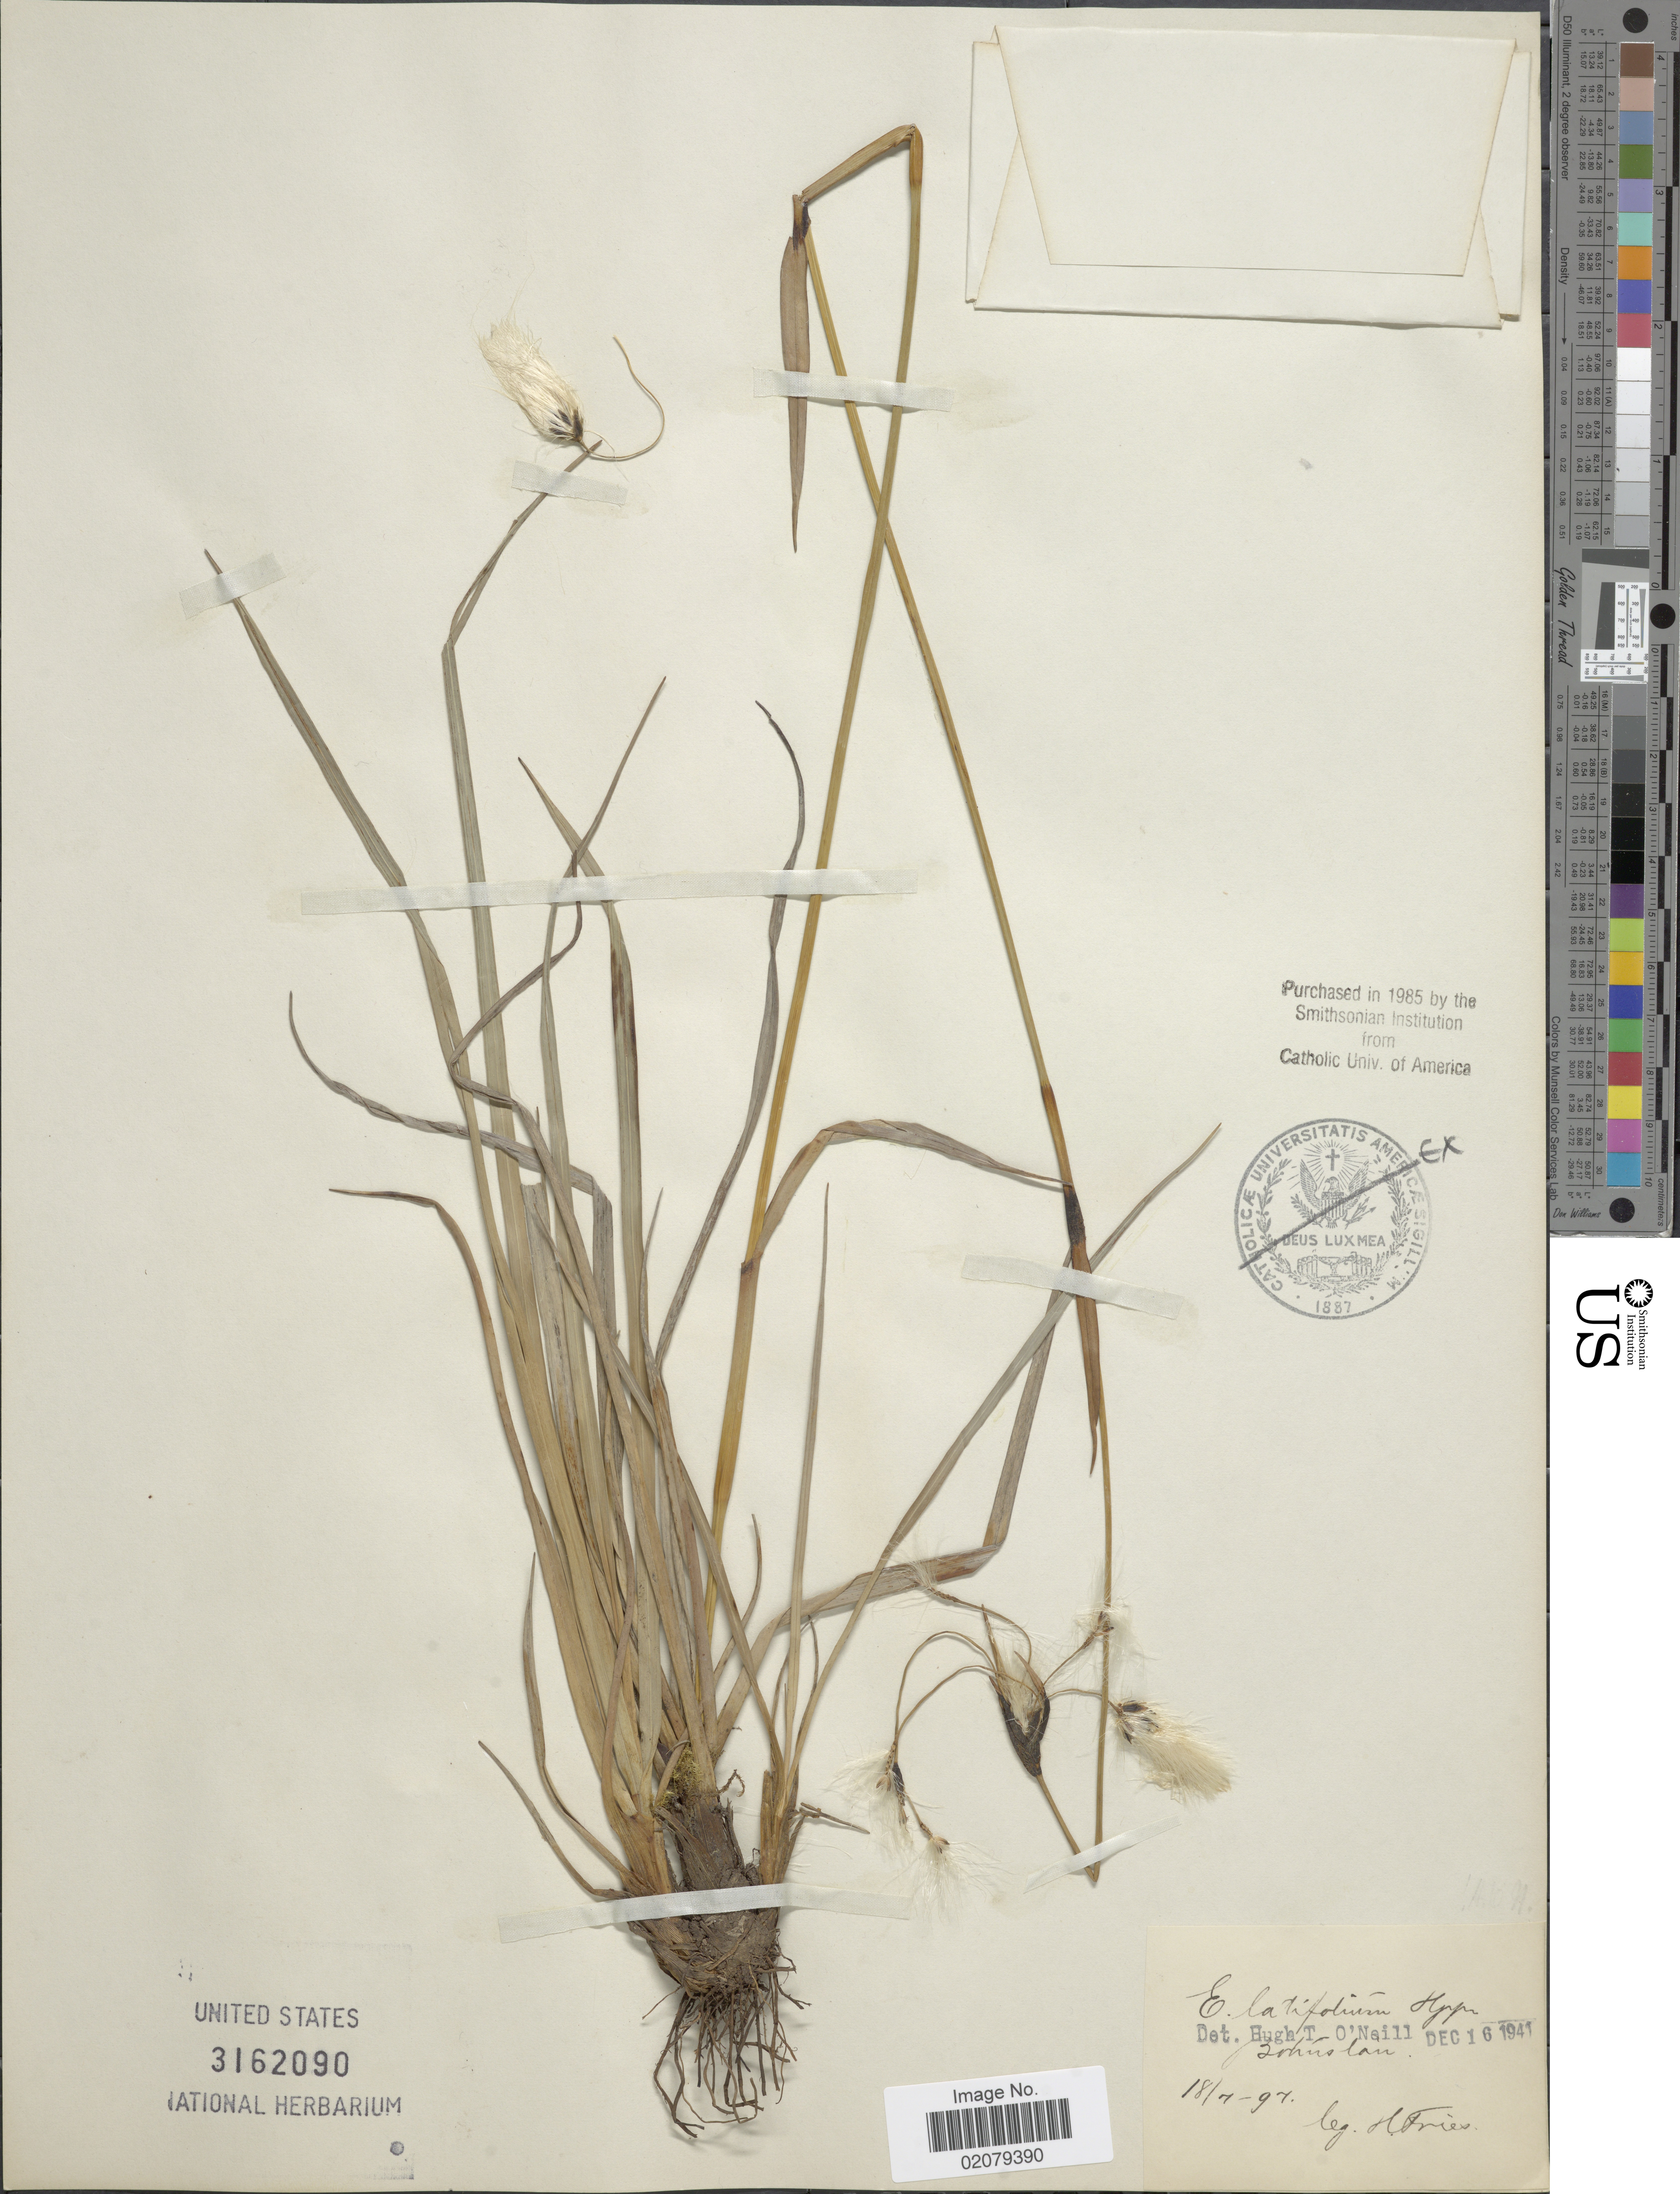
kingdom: Plantae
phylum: Tracheophyta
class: Liliopsida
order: Poales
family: Cyperaceae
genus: Eriophorum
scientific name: Eriophorum latifolium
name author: Hoppe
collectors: H. Fries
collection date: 1897-07-18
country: Sweden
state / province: Västra Götaland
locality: Bohuslän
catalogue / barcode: US 3162090